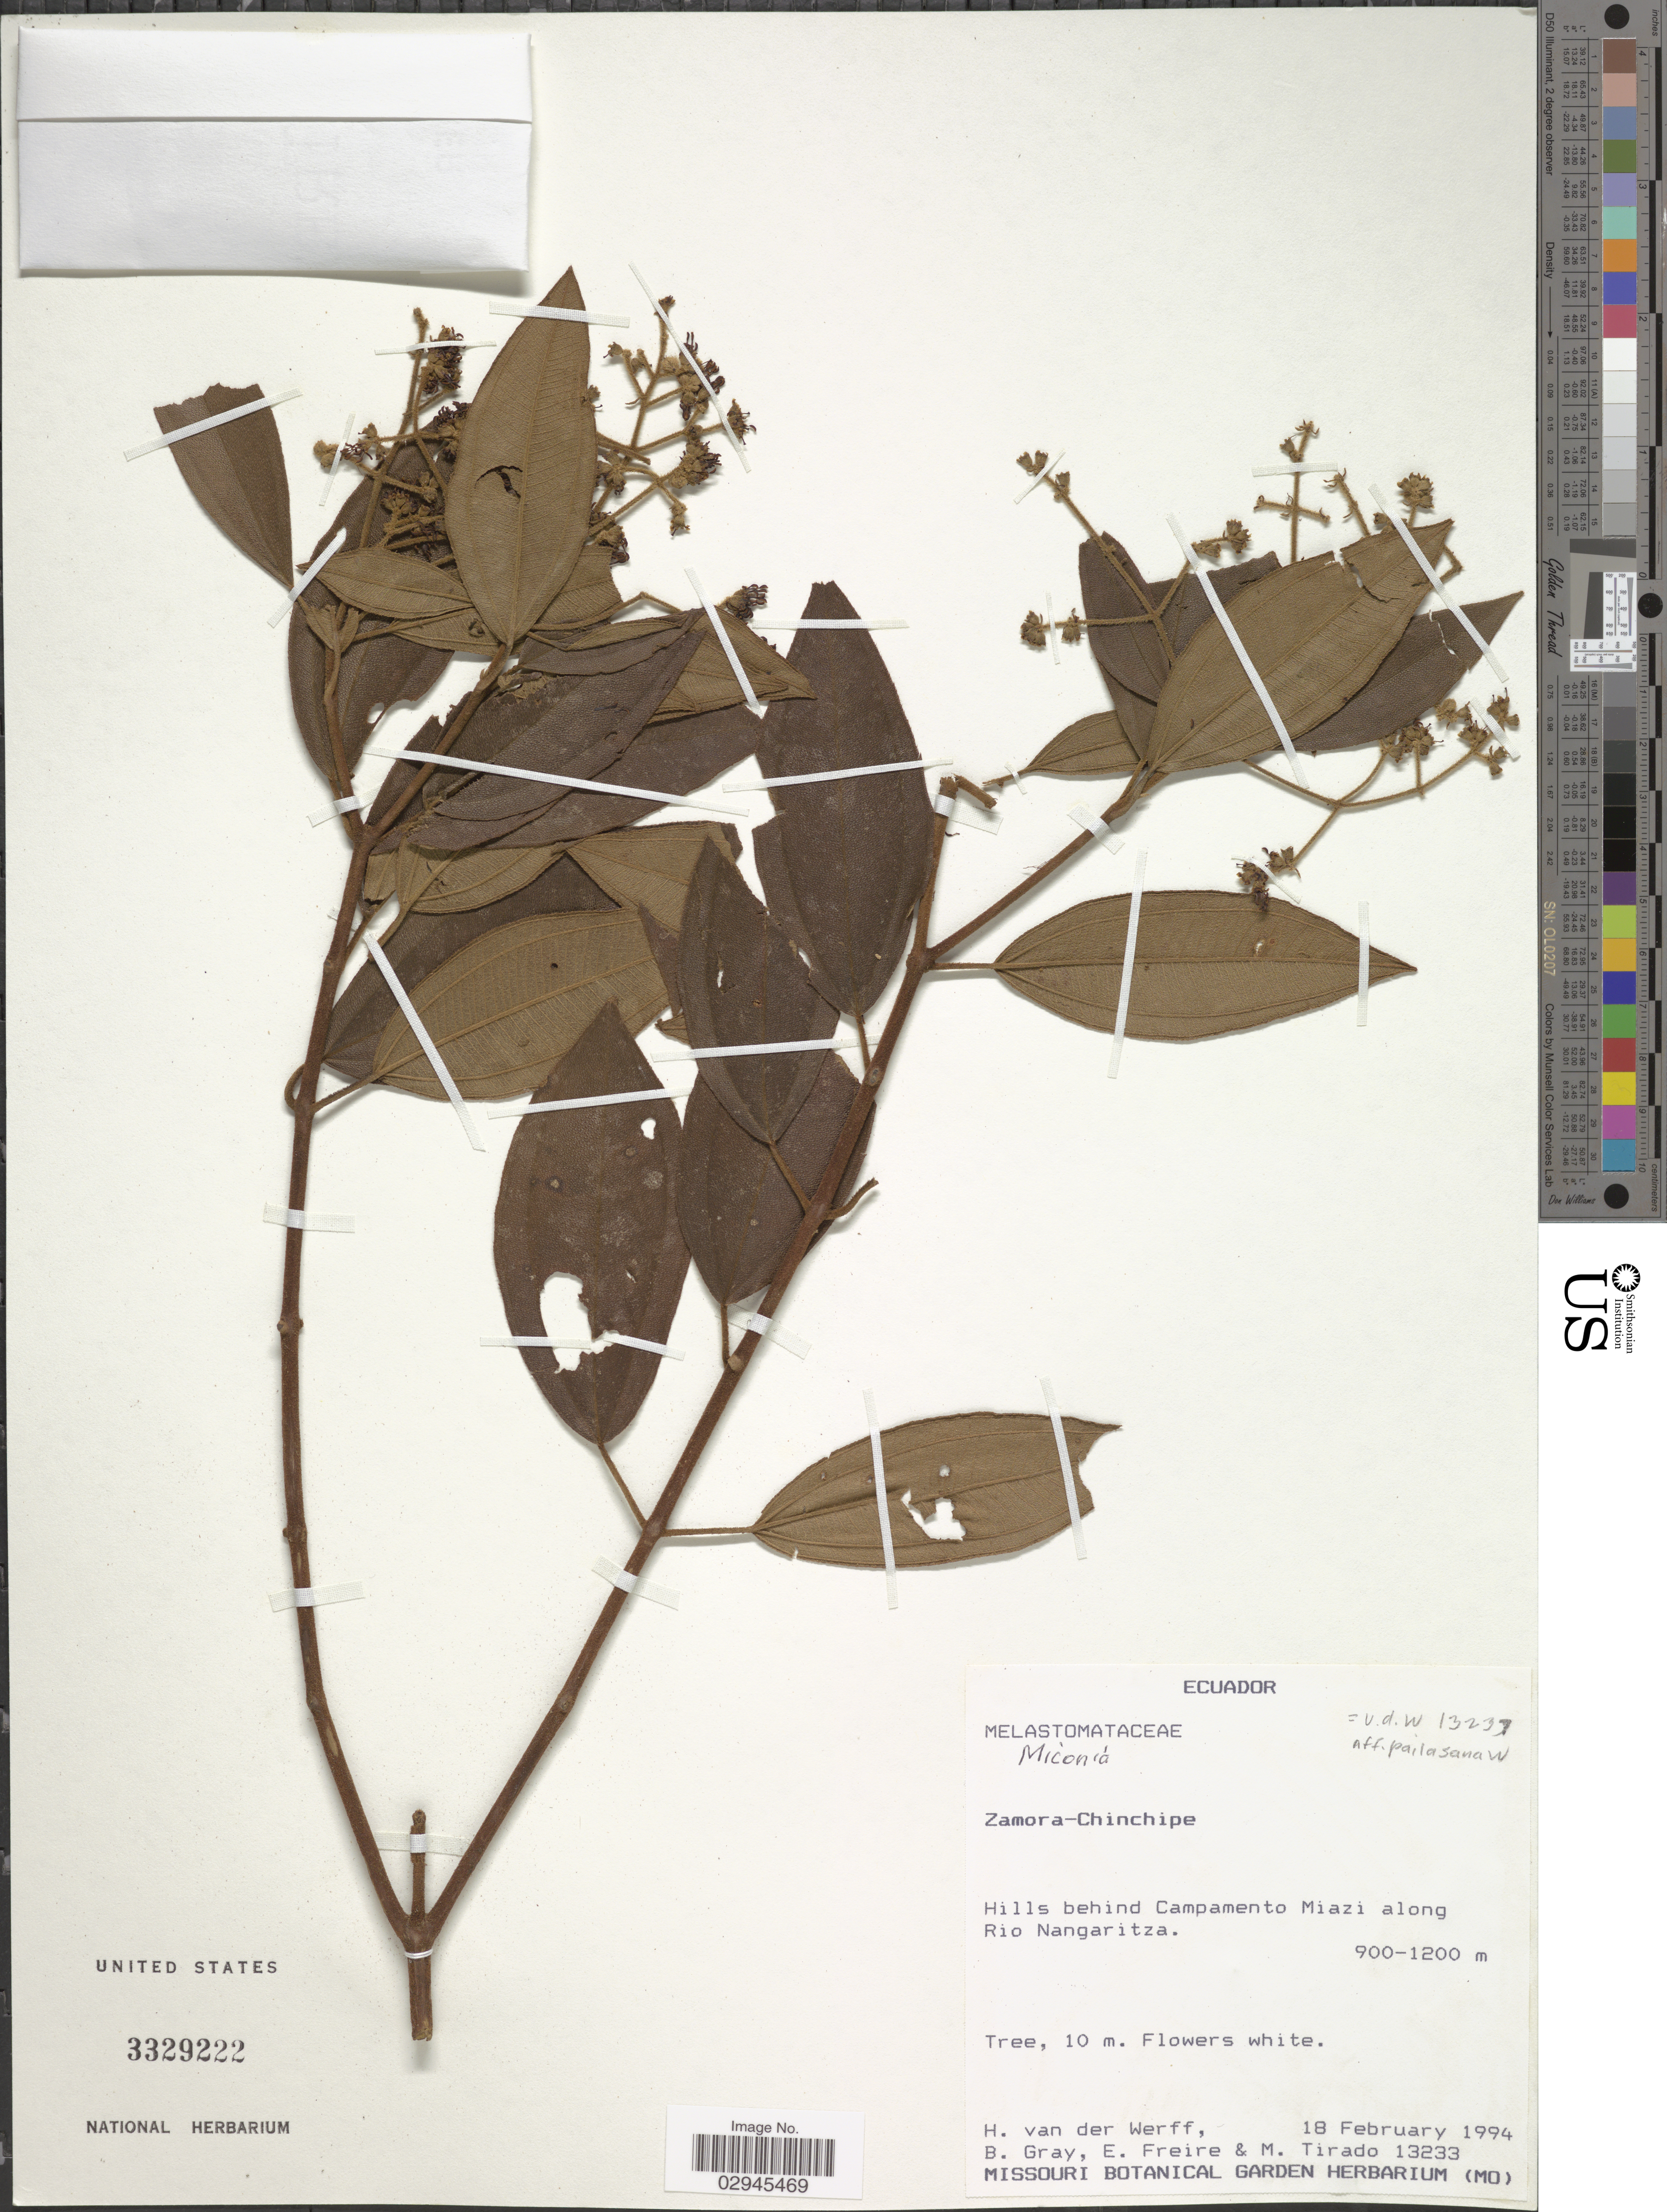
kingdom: Plantae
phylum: Tracheophyta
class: Magnoliopsida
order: Myrtales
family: Melastomataceae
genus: Miconia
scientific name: Miconia sp.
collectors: H. van der Werff, B. Gray, E. Freire & M. Tirado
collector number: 13233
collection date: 1994-02-18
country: Ecuador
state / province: Zamora-Chinchipe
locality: Hills behind Campamento Miazi along Rio Nangaritza.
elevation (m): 900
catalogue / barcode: US 3329222